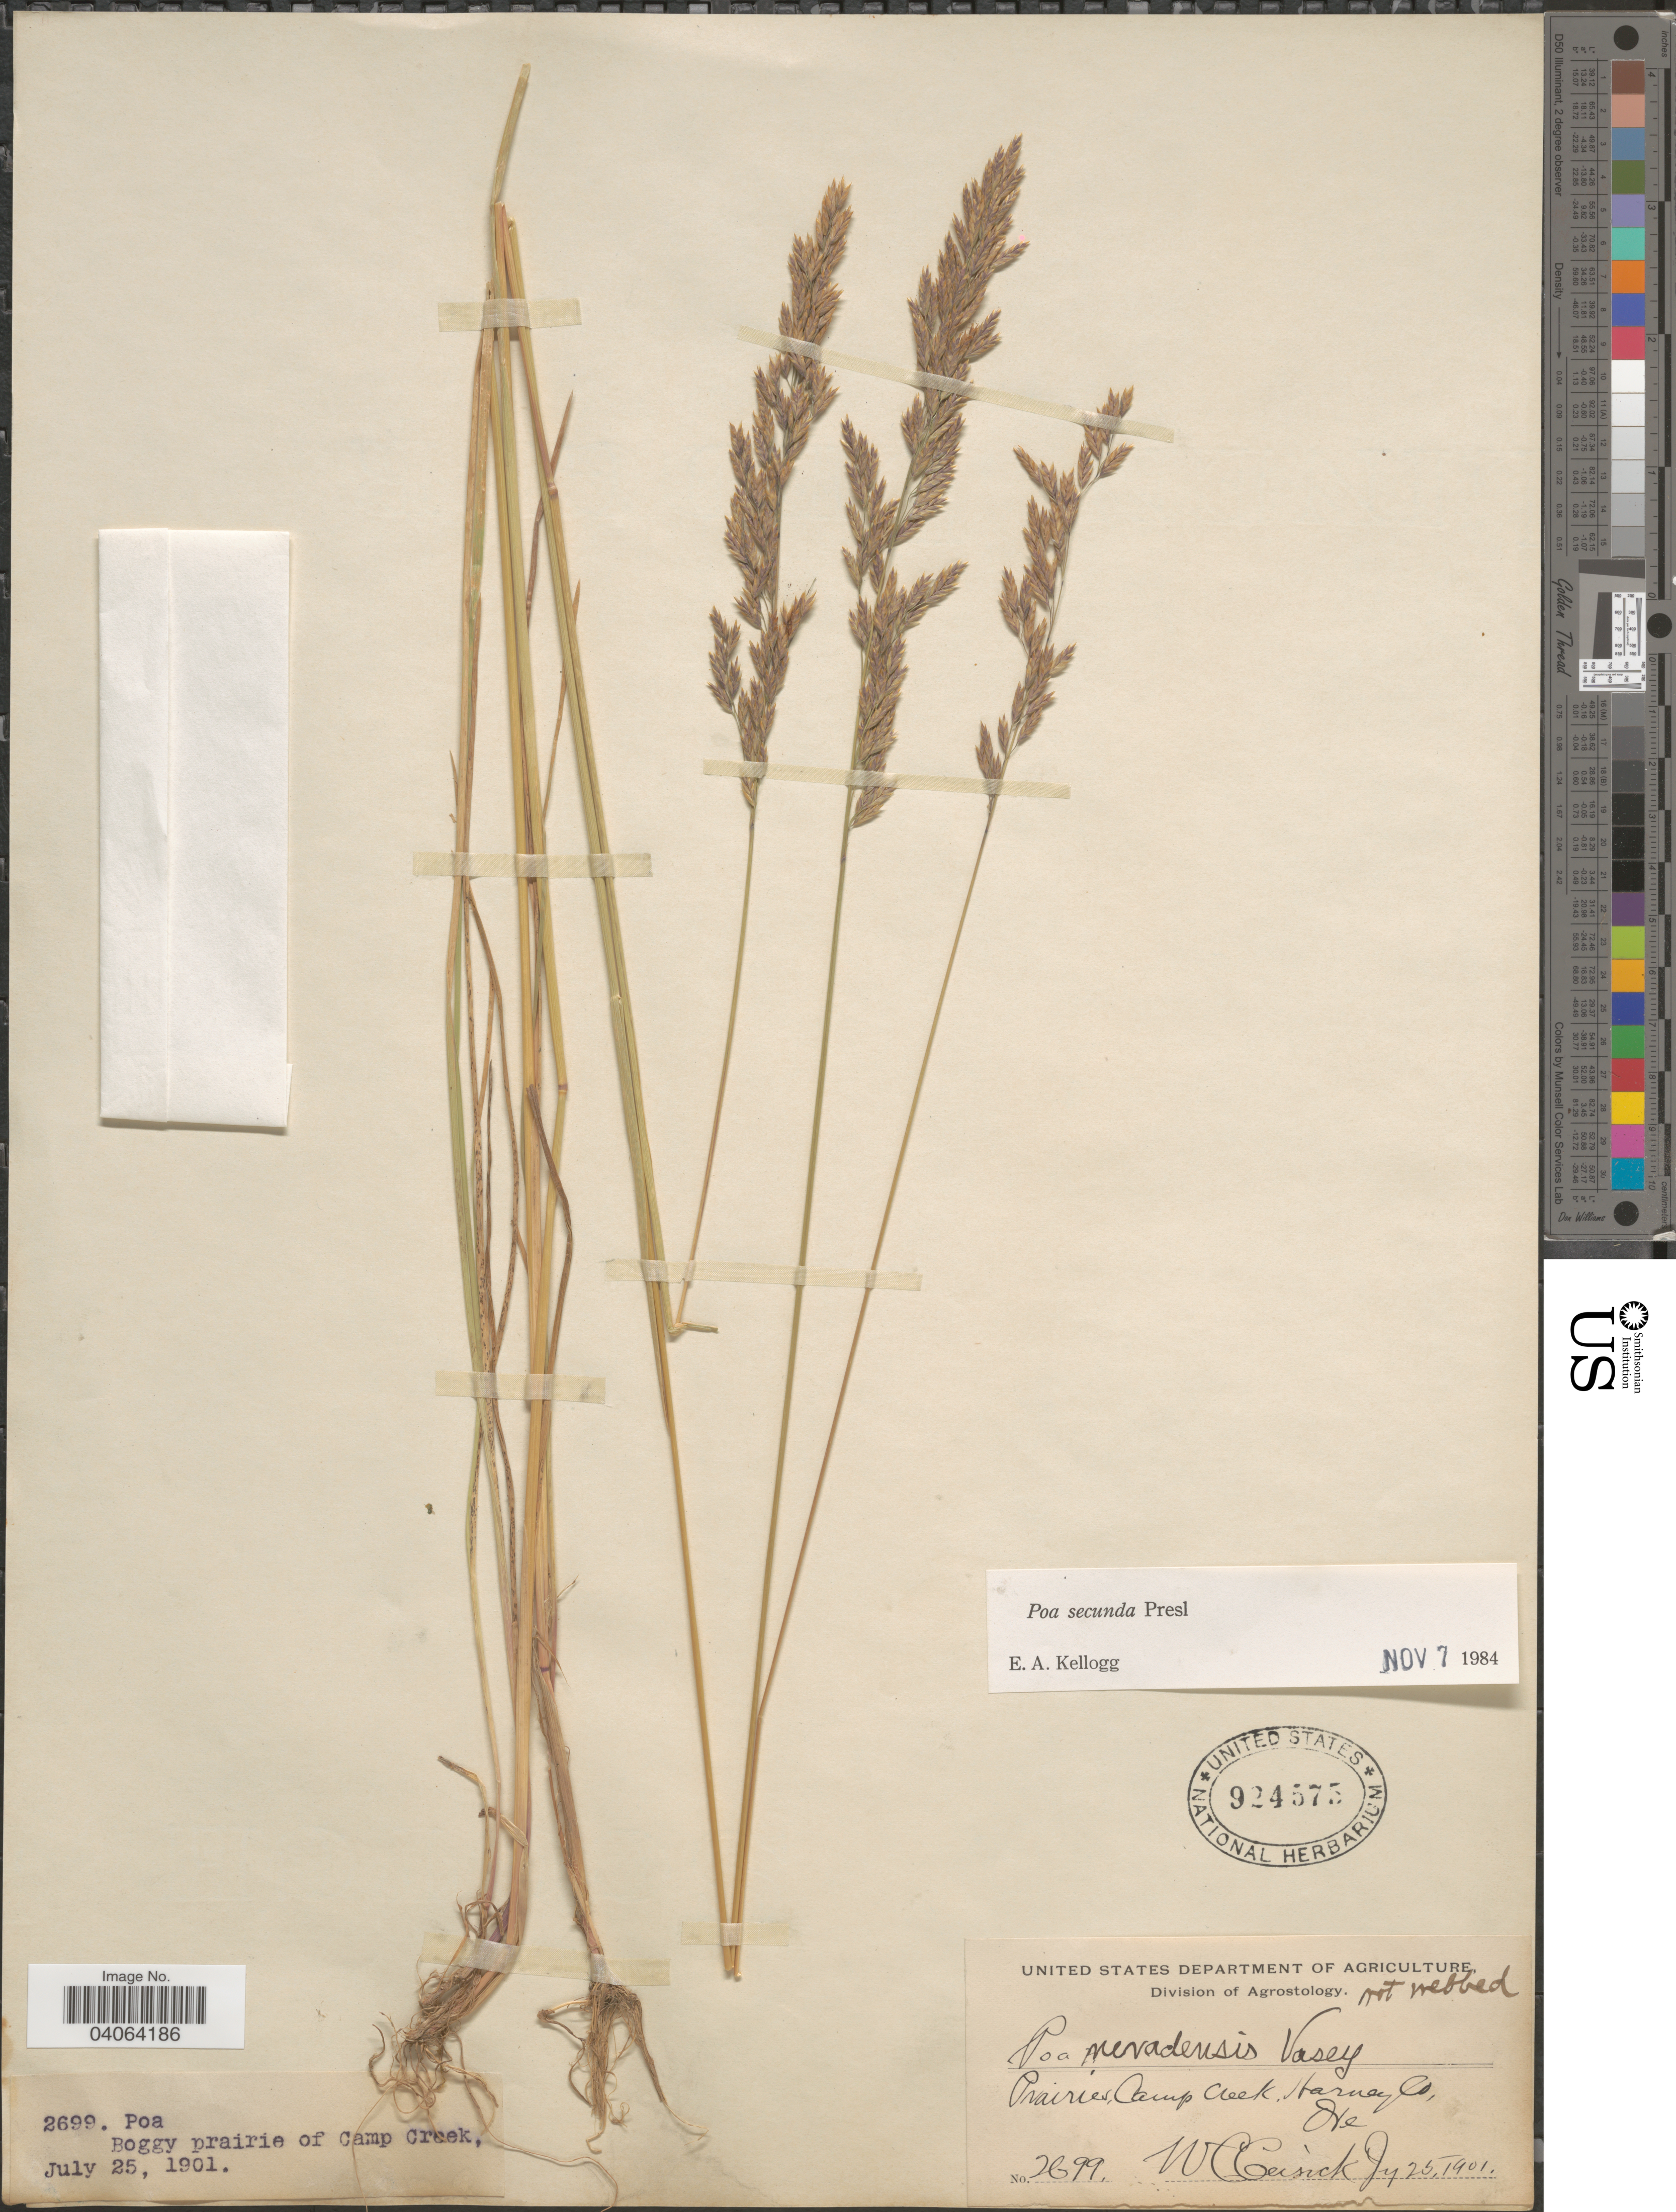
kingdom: Plantae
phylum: Tracheophyta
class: Liliopsida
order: Poales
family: Poaceae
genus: Poa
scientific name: Poa secunda subsp. juncifolia var. nevadensis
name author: (Vasey ex Scribn.) Soreng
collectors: W. C. Cusick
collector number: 2699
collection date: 1901-07-25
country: United States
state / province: Oregon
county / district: Harney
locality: Prairies, Camp Creek, Harney Co.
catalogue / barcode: US 924575